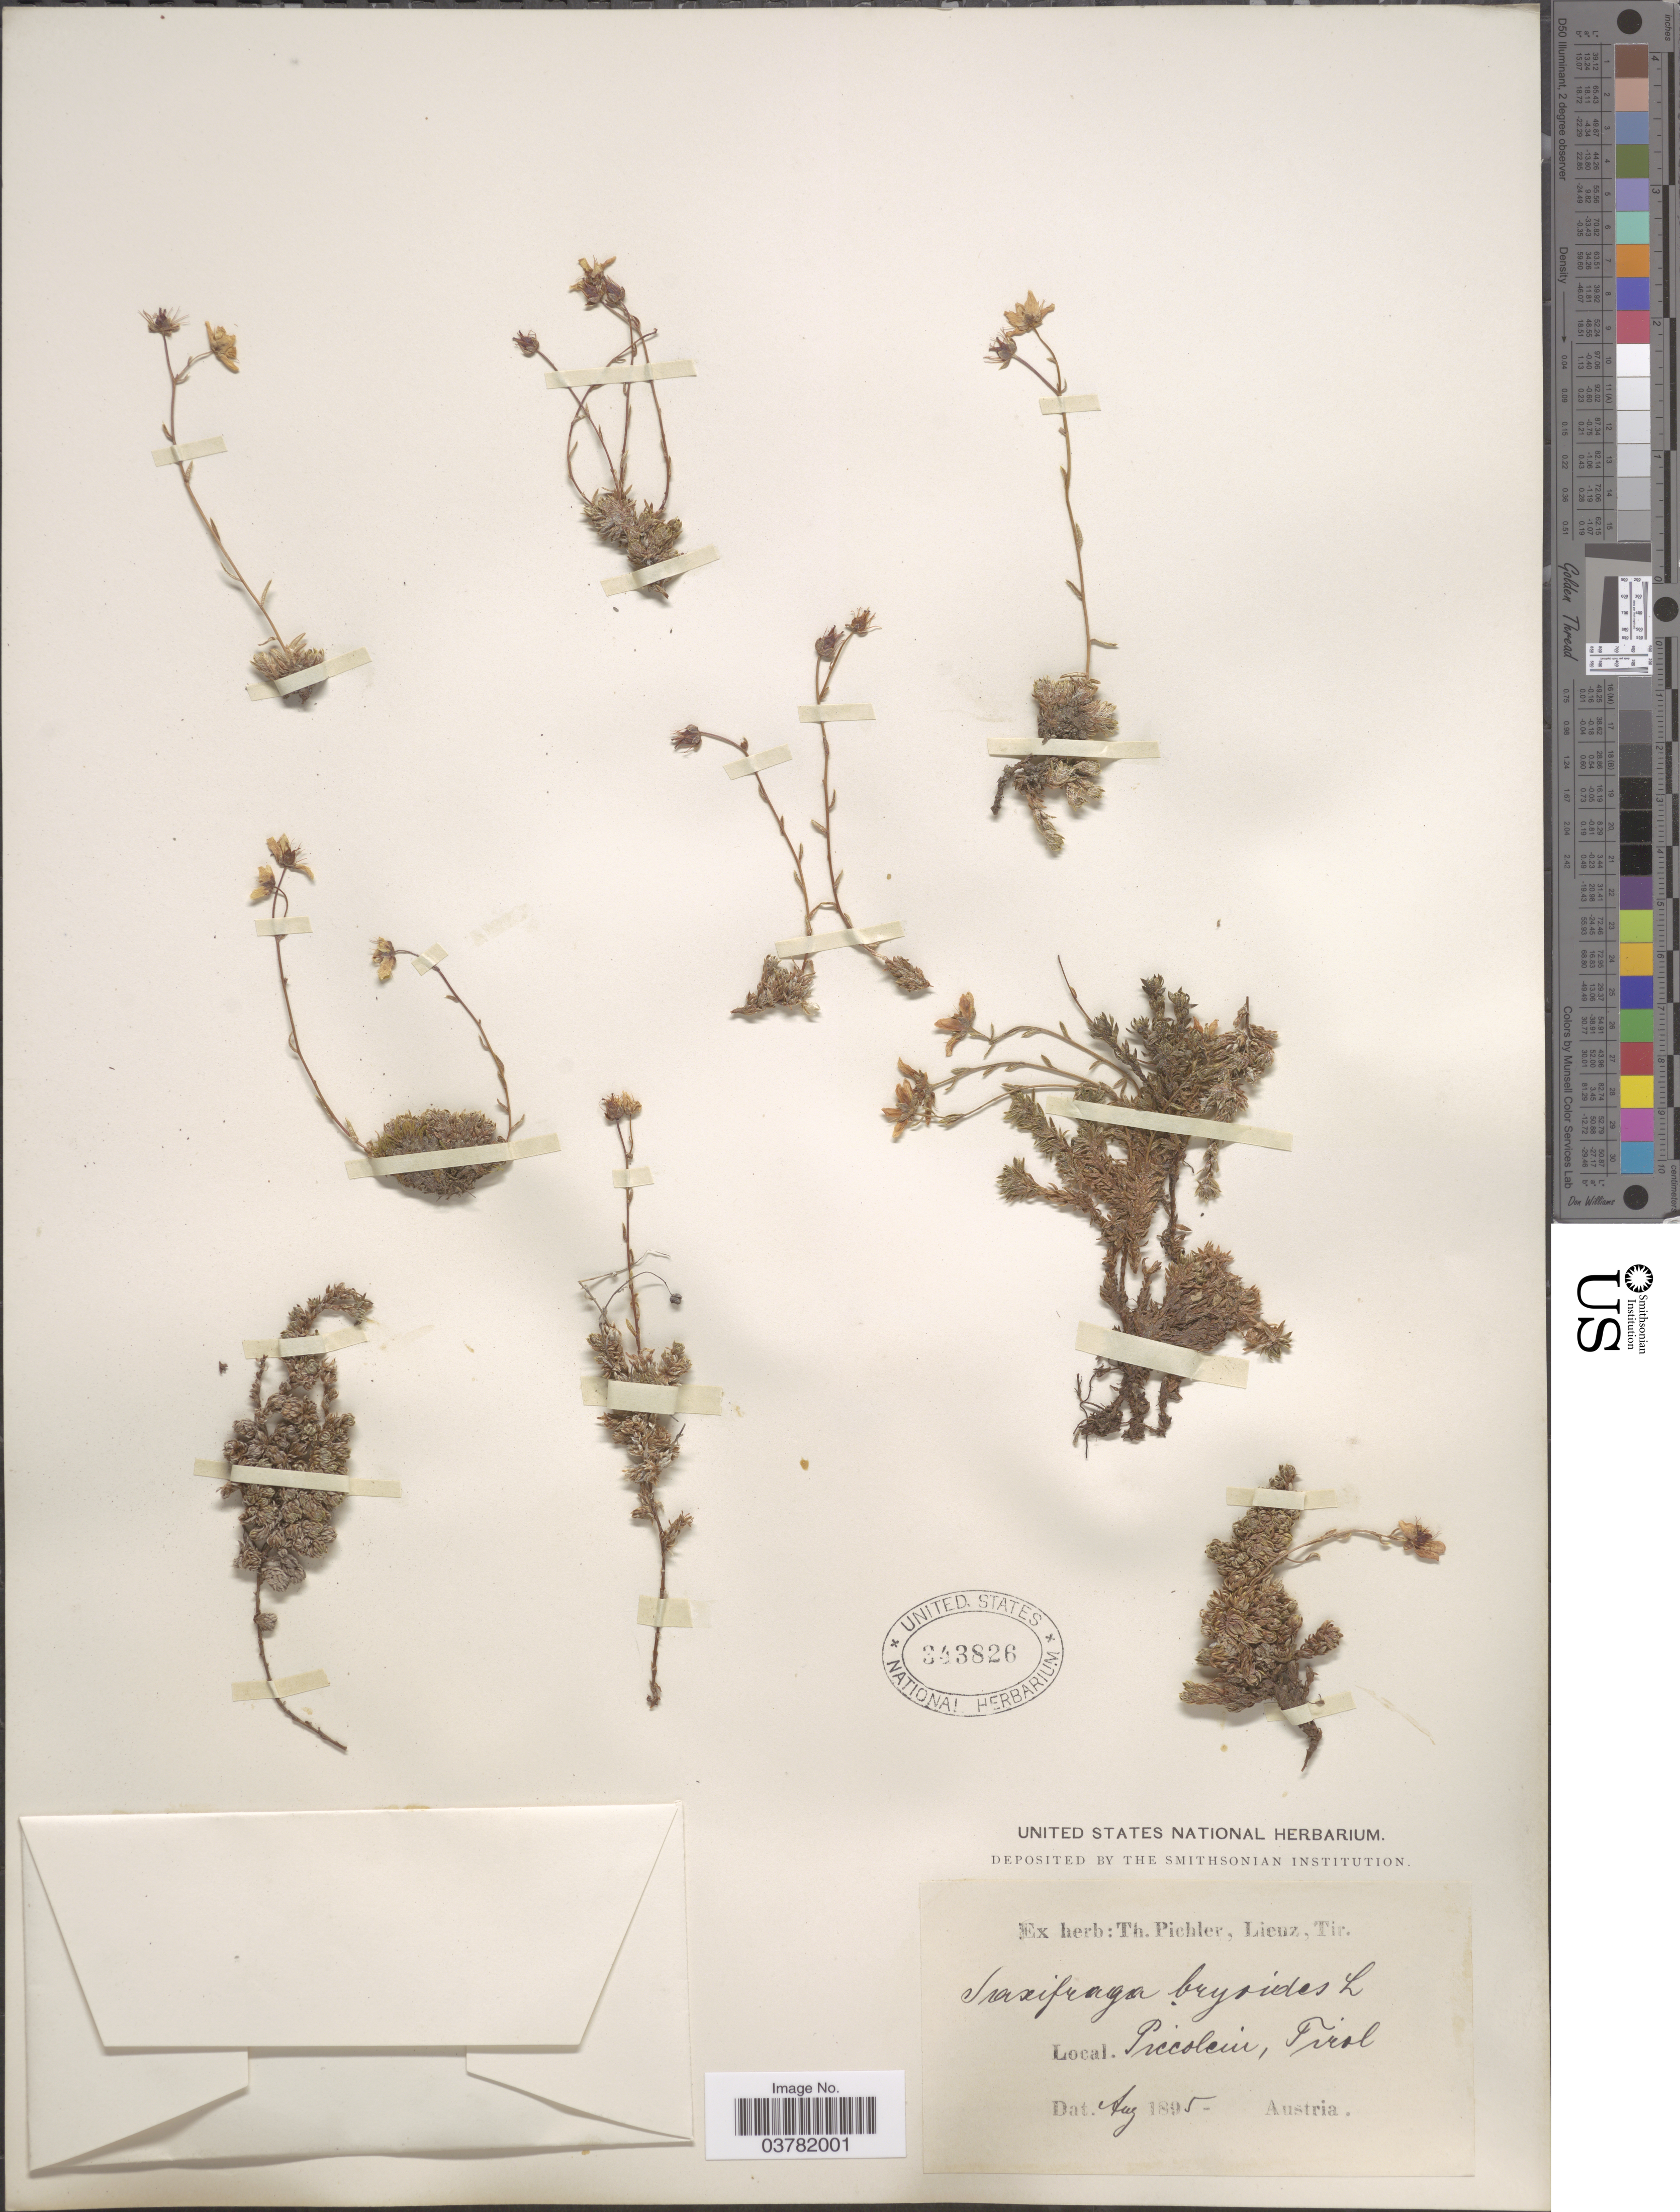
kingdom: Plantae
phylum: Tracheophyta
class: Magnoliopsida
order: Saxifragales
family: Saxifragaceae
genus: Saxifraga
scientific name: Saxifraga bryoides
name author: L.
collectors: ex herb. T. Pichler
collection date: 1895-08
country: Italy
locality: Piccolein.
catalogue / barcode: US 343826